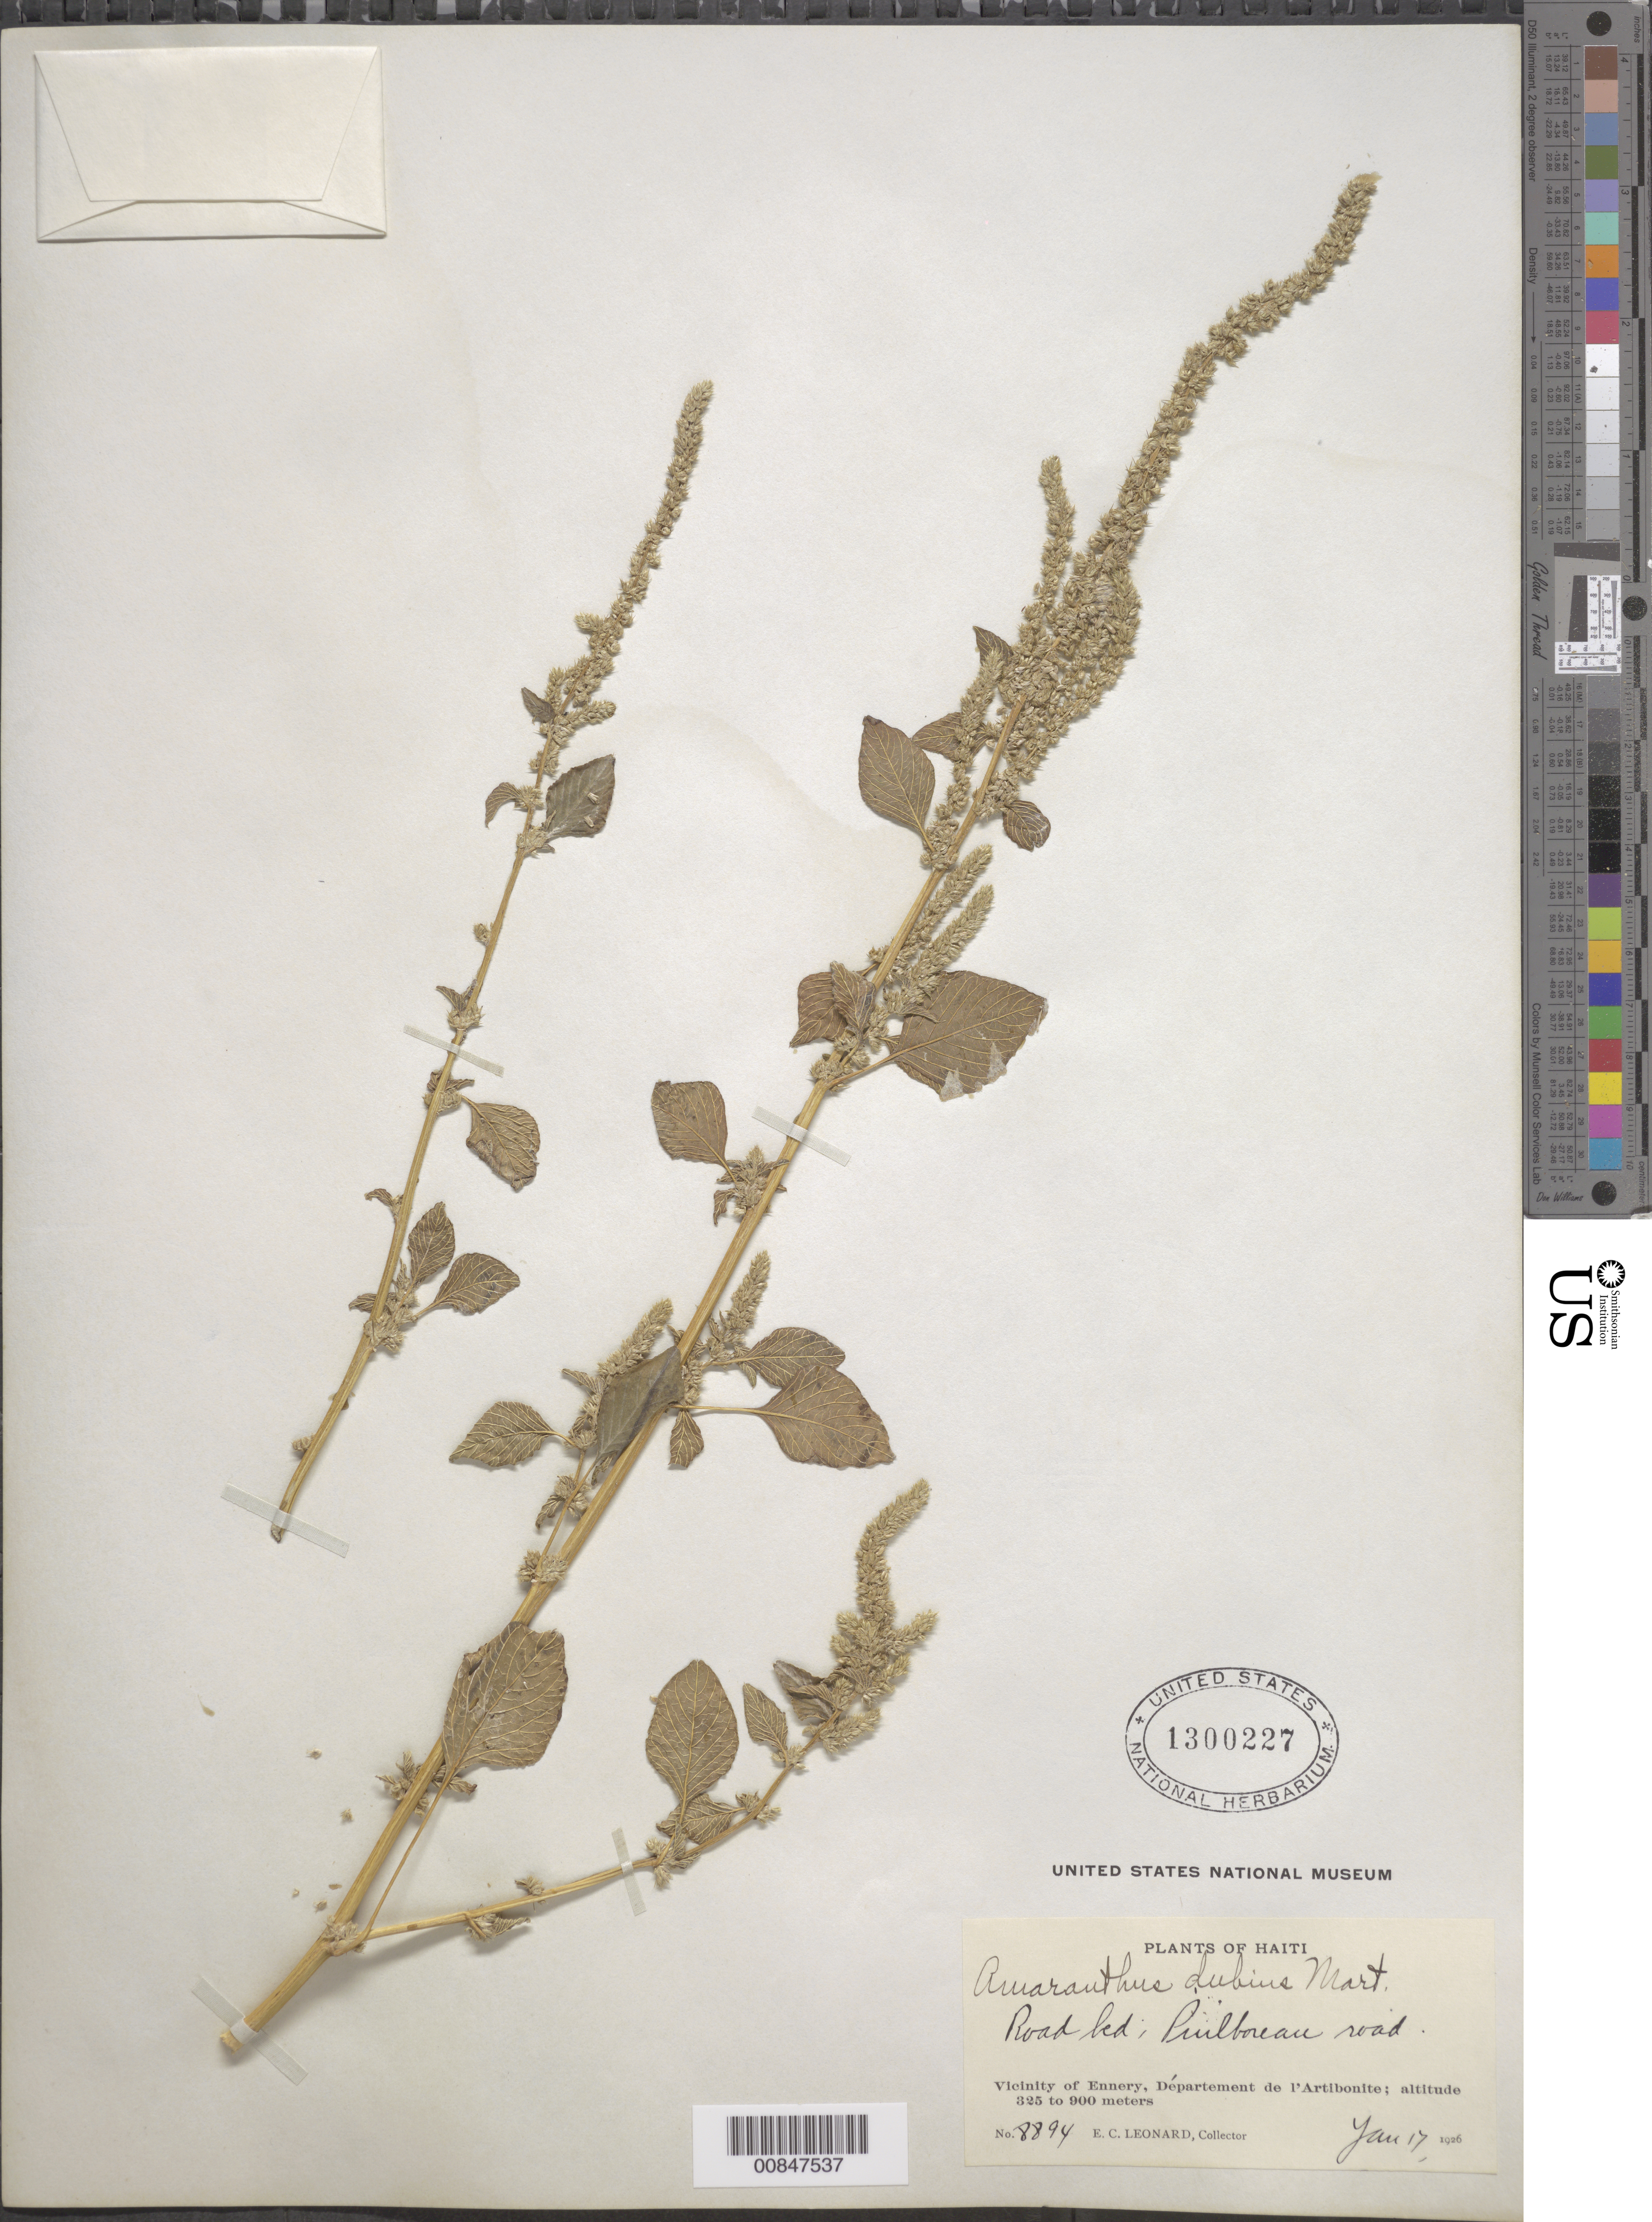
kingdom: Plantae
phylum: Tracheophyta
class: Magnoliopsida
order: Caryophyllales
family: Amaranthaceae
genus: Amaranthus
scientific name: Amaranthus dubius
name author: Mart. ex Thell.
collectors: E. C. Leonard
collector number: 8894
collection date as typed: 17 Jan 1926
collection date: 1926-01-17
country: Haiti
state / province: Artibonite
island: Hispaniola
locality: Vicinity of Ennery. Puilboreau Road.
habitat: Road bed.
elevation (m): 325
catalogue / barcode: US 1300227